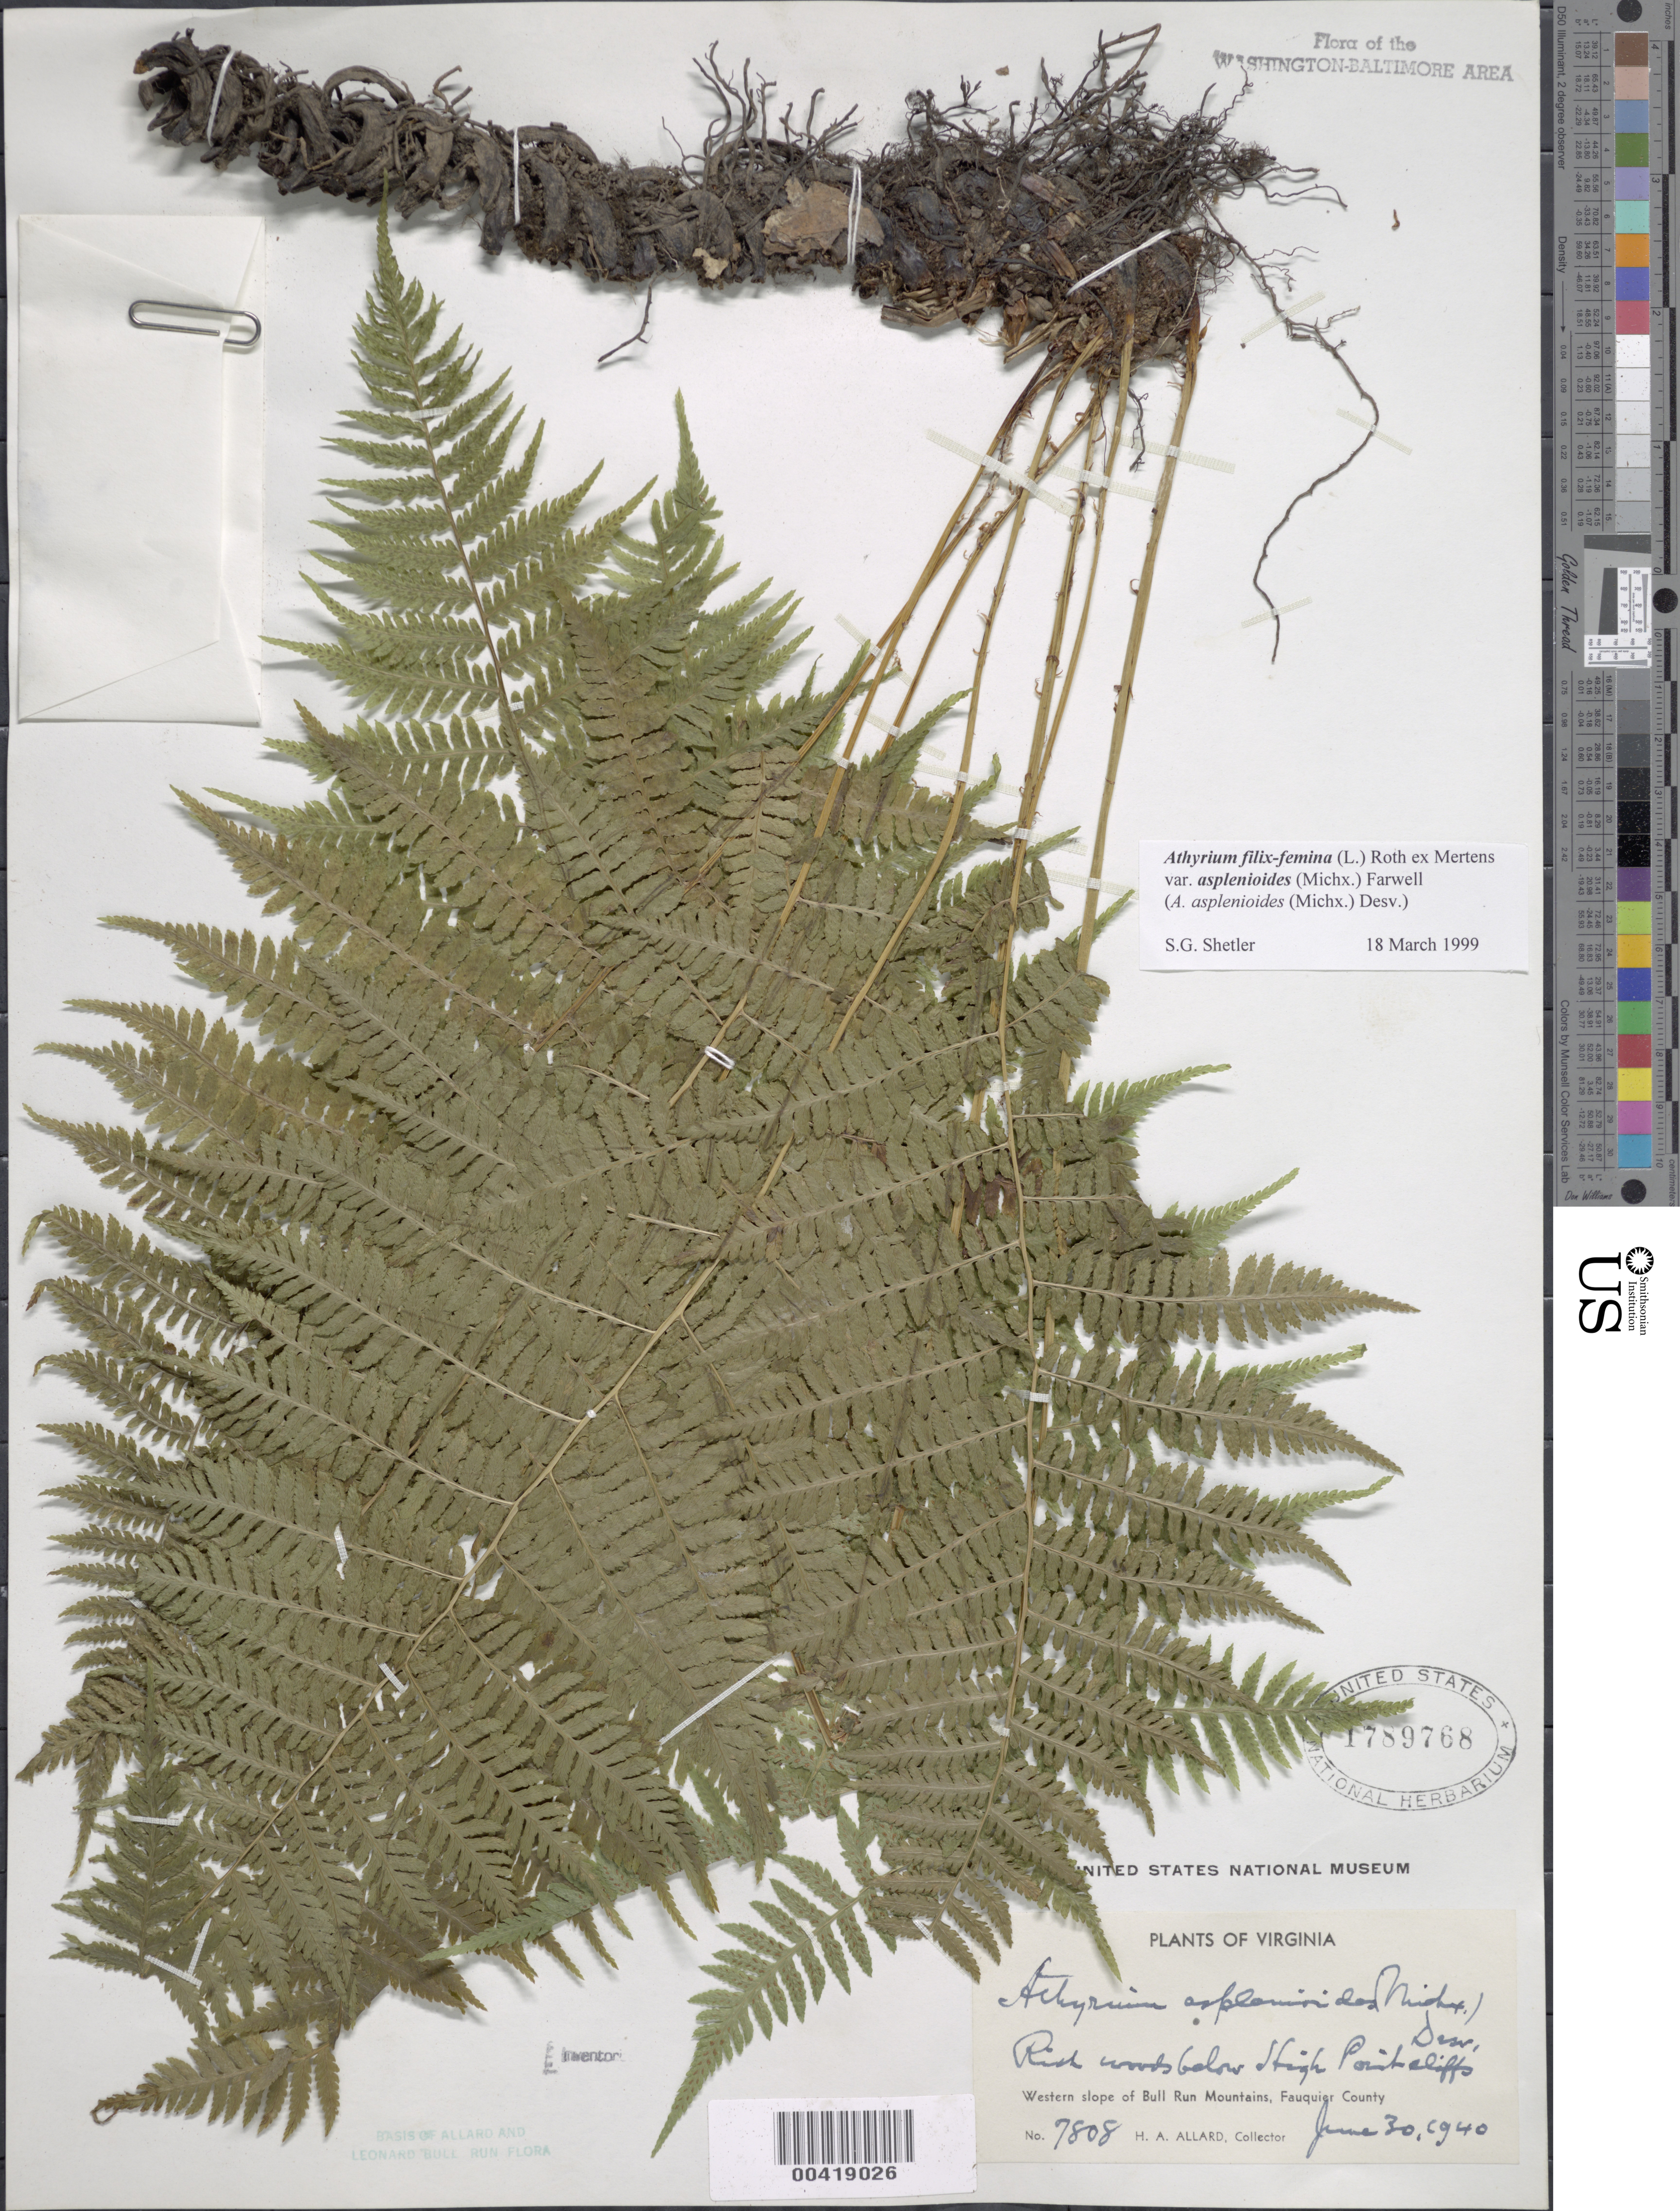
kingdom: Plantae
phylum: Tracheophyta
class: Polypodiopsida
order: Polypodiales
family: Athyriaceae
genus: Athyrium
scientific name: Athyrium filix-femina var. asplenioides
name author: (Michx.) Farw.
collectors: H. A. Allard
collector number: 7808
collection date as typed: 30 Jun 1940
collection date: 1940-06-30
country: United States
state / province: Virginia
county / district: Fauquier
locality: High Point Cliffs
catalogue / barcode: US 1789768